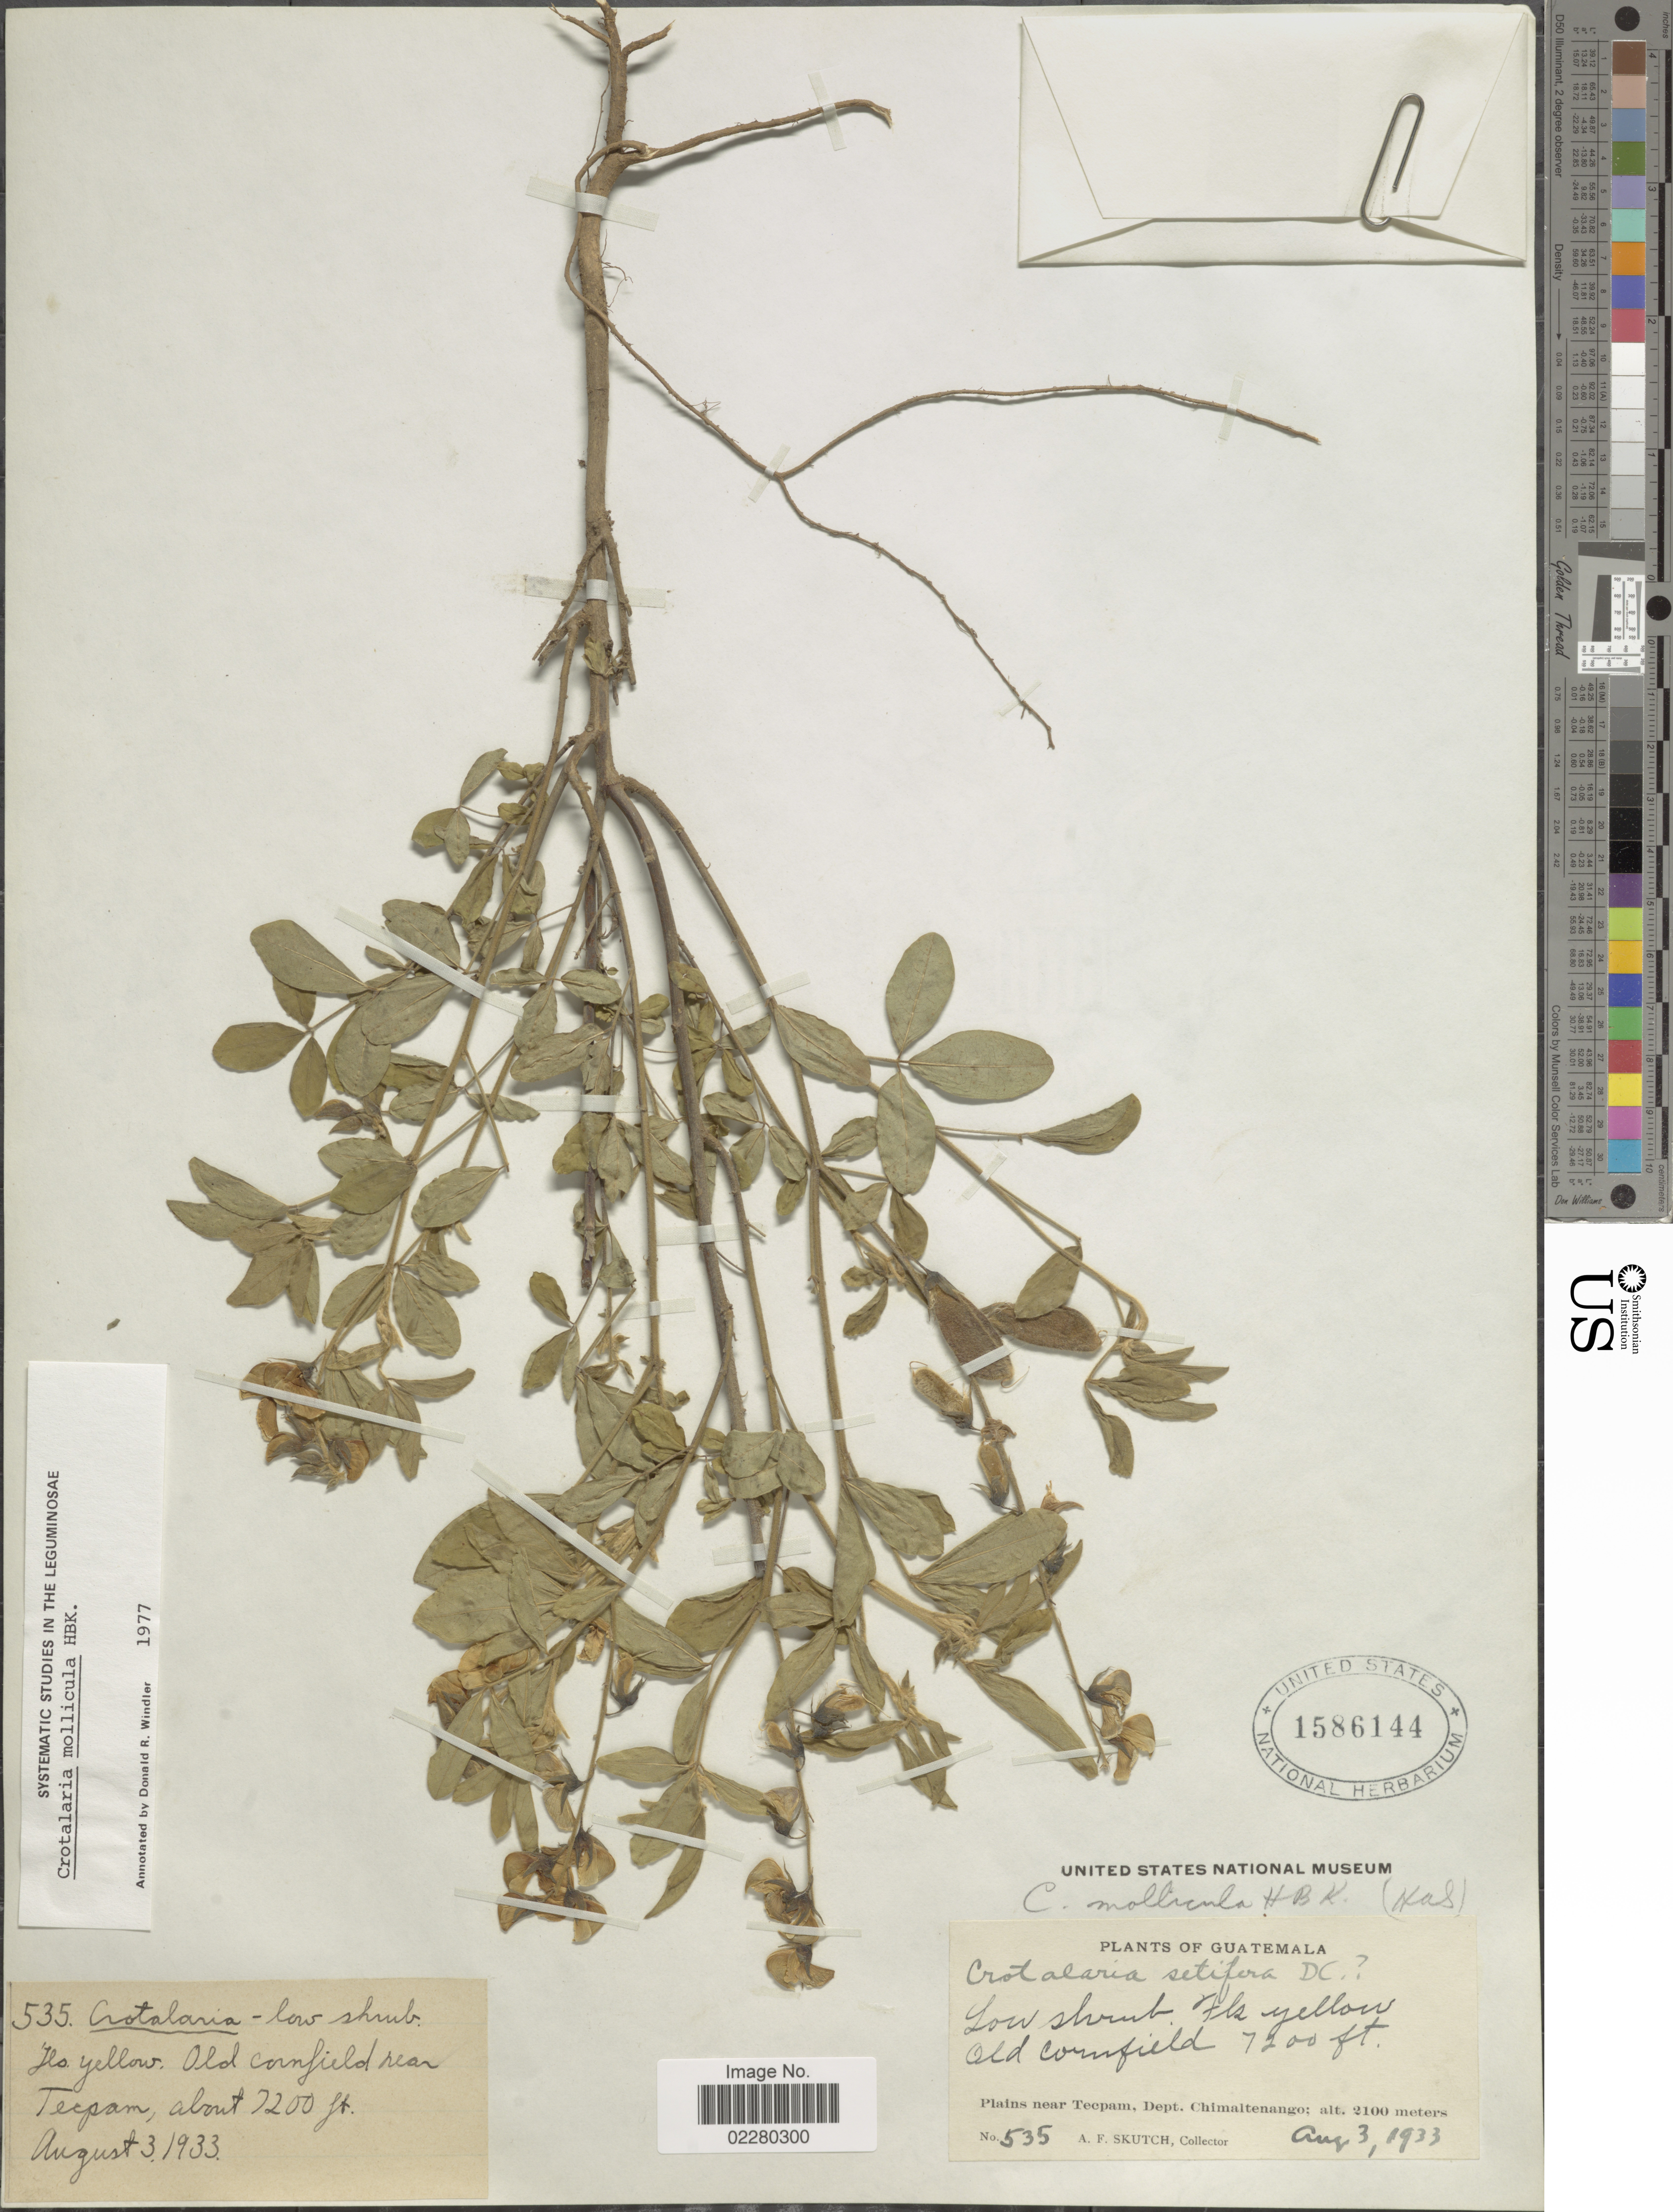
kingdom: Plantae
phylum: Tracheophyta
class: Magnoliopsida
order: Fabales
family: Fabaceae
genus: Crotalaria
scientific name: Crotalaria mollicula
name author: Kunth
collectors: A. F. Skutch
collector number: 535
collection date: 1933-08-03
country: Guatemala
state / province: Chimaltenango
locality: Plains near Tecpam, Dept. Chimaltenango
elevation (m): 2100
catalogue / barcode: US 1586144